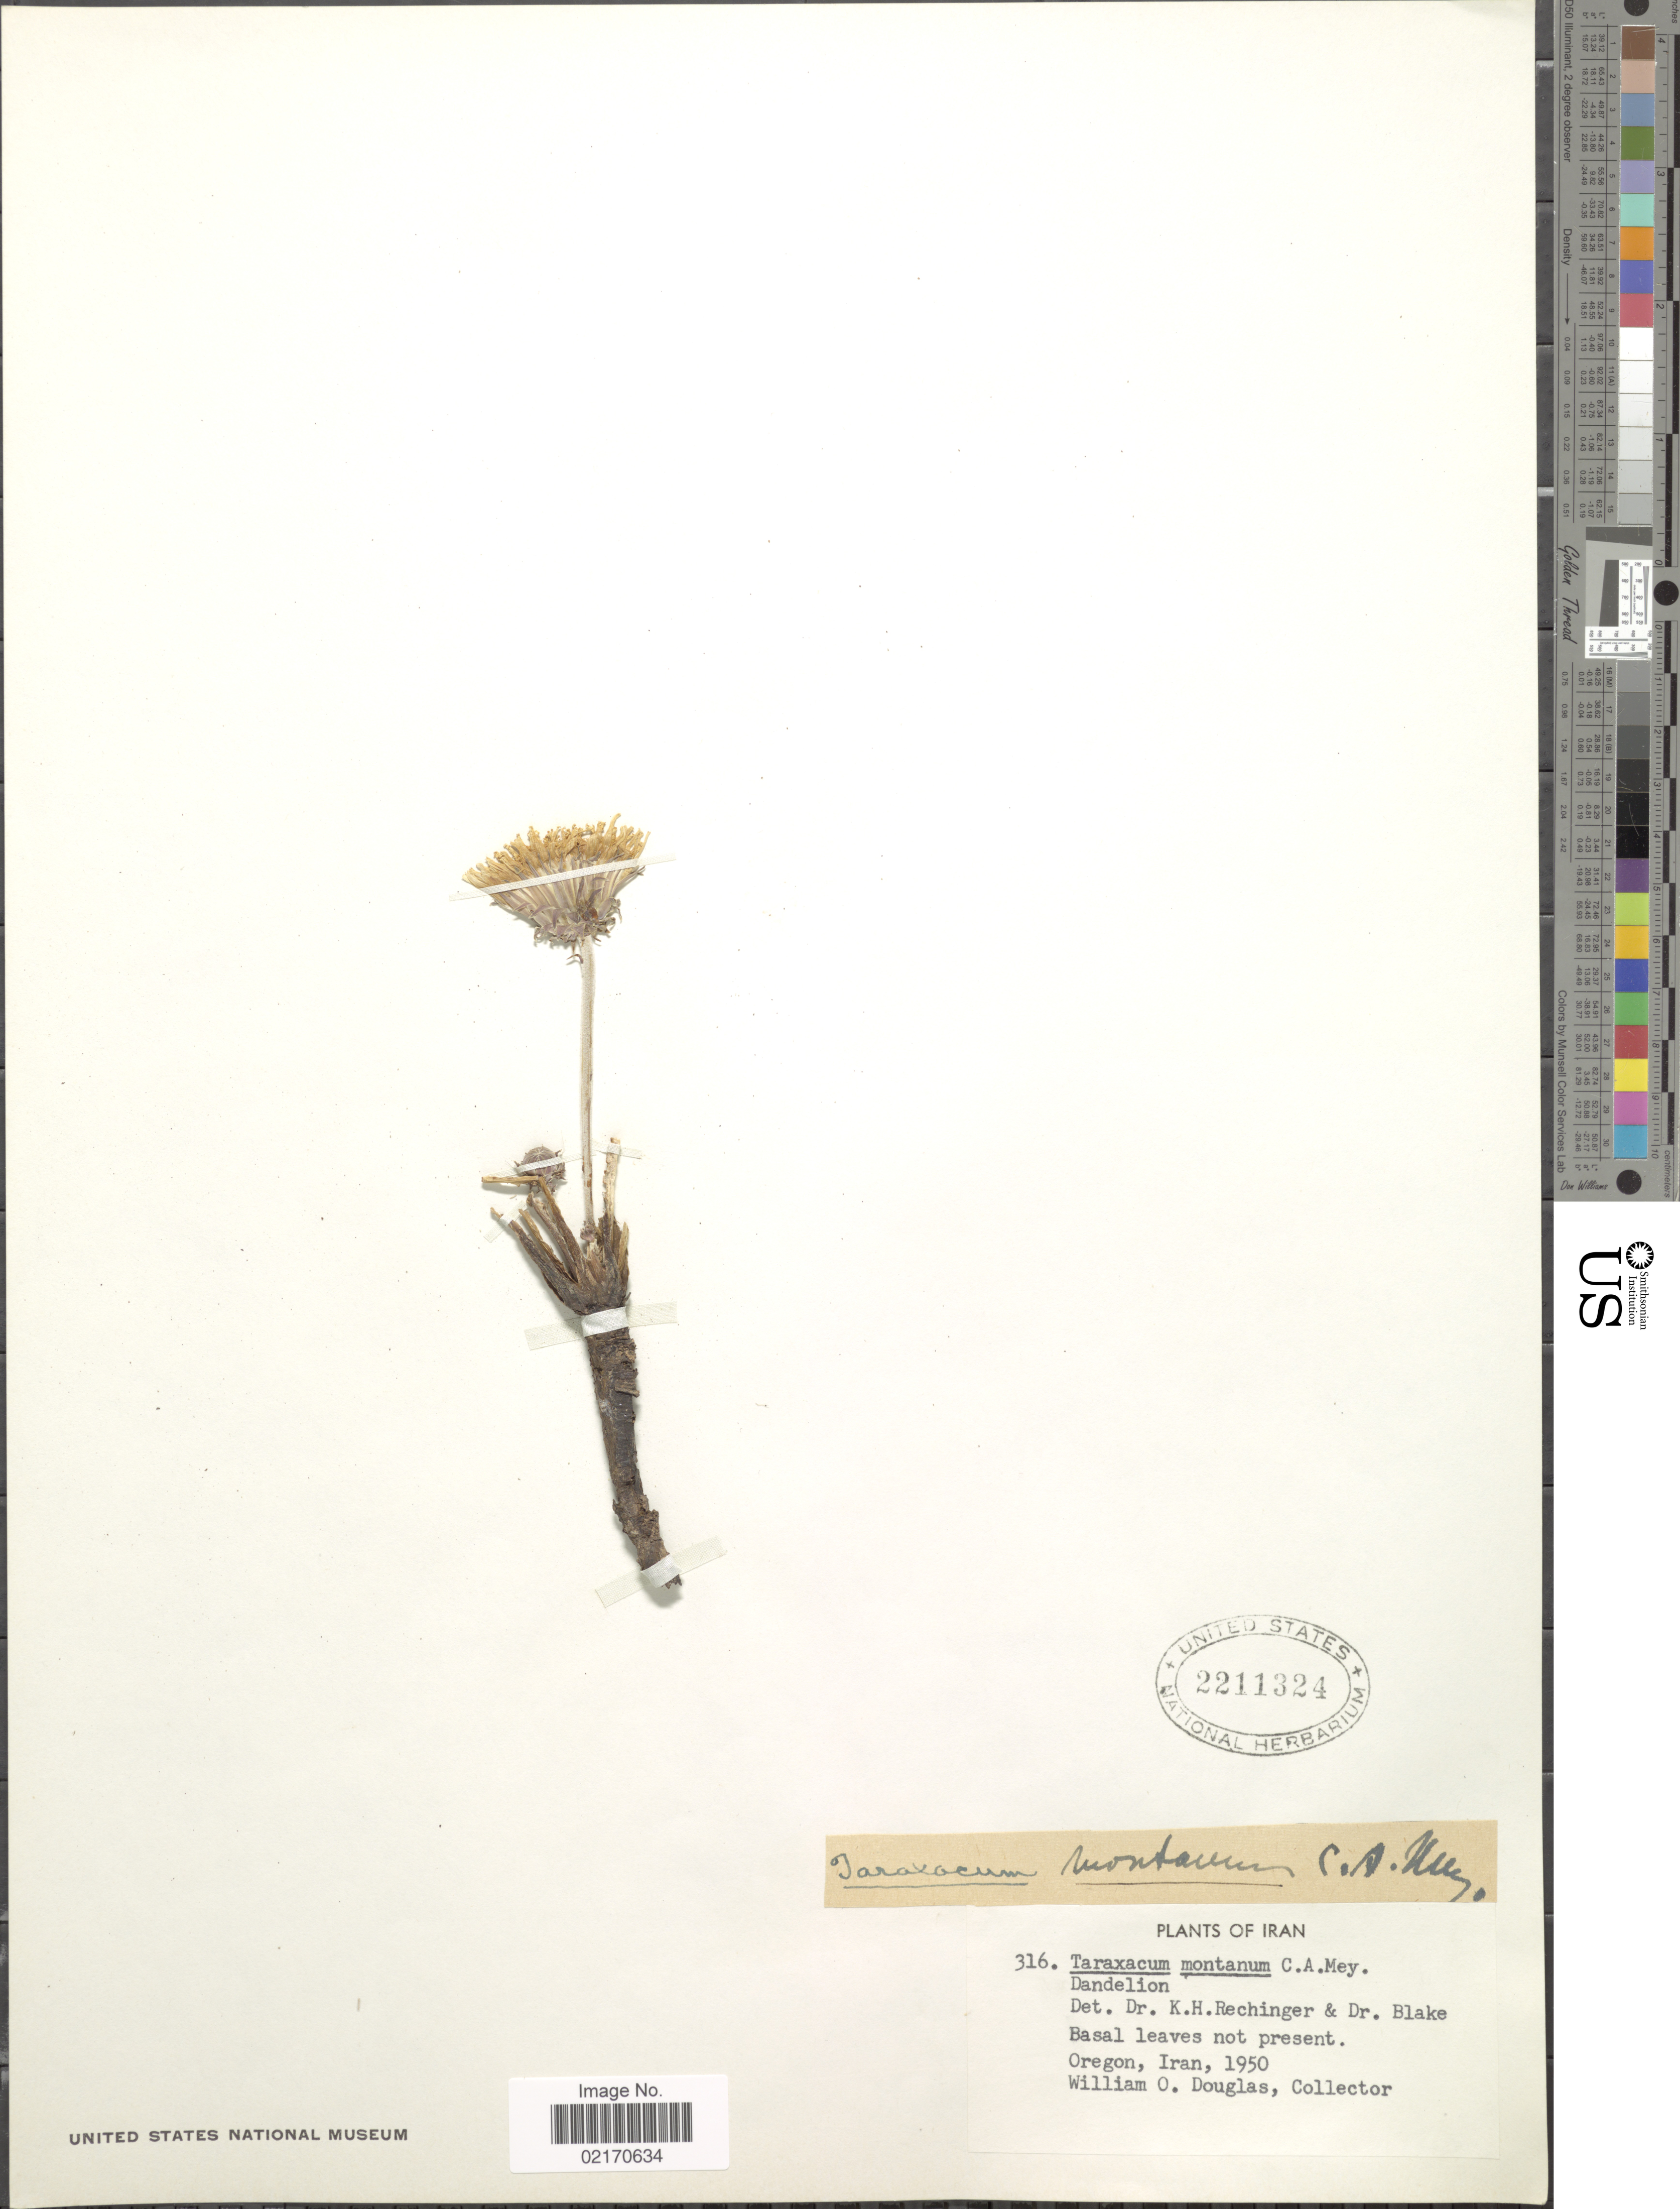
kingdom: Plantae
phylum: Tracheophyta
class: Magnoliopsida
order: Asterales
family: Asteraceae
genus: Taraxacum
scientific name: Taraxacum sonchoides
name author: (D. Don) Sch. Bip.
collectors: W. Douglas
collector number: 316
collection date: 1950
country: Iran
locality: Oregon.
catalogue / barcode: US 2211324